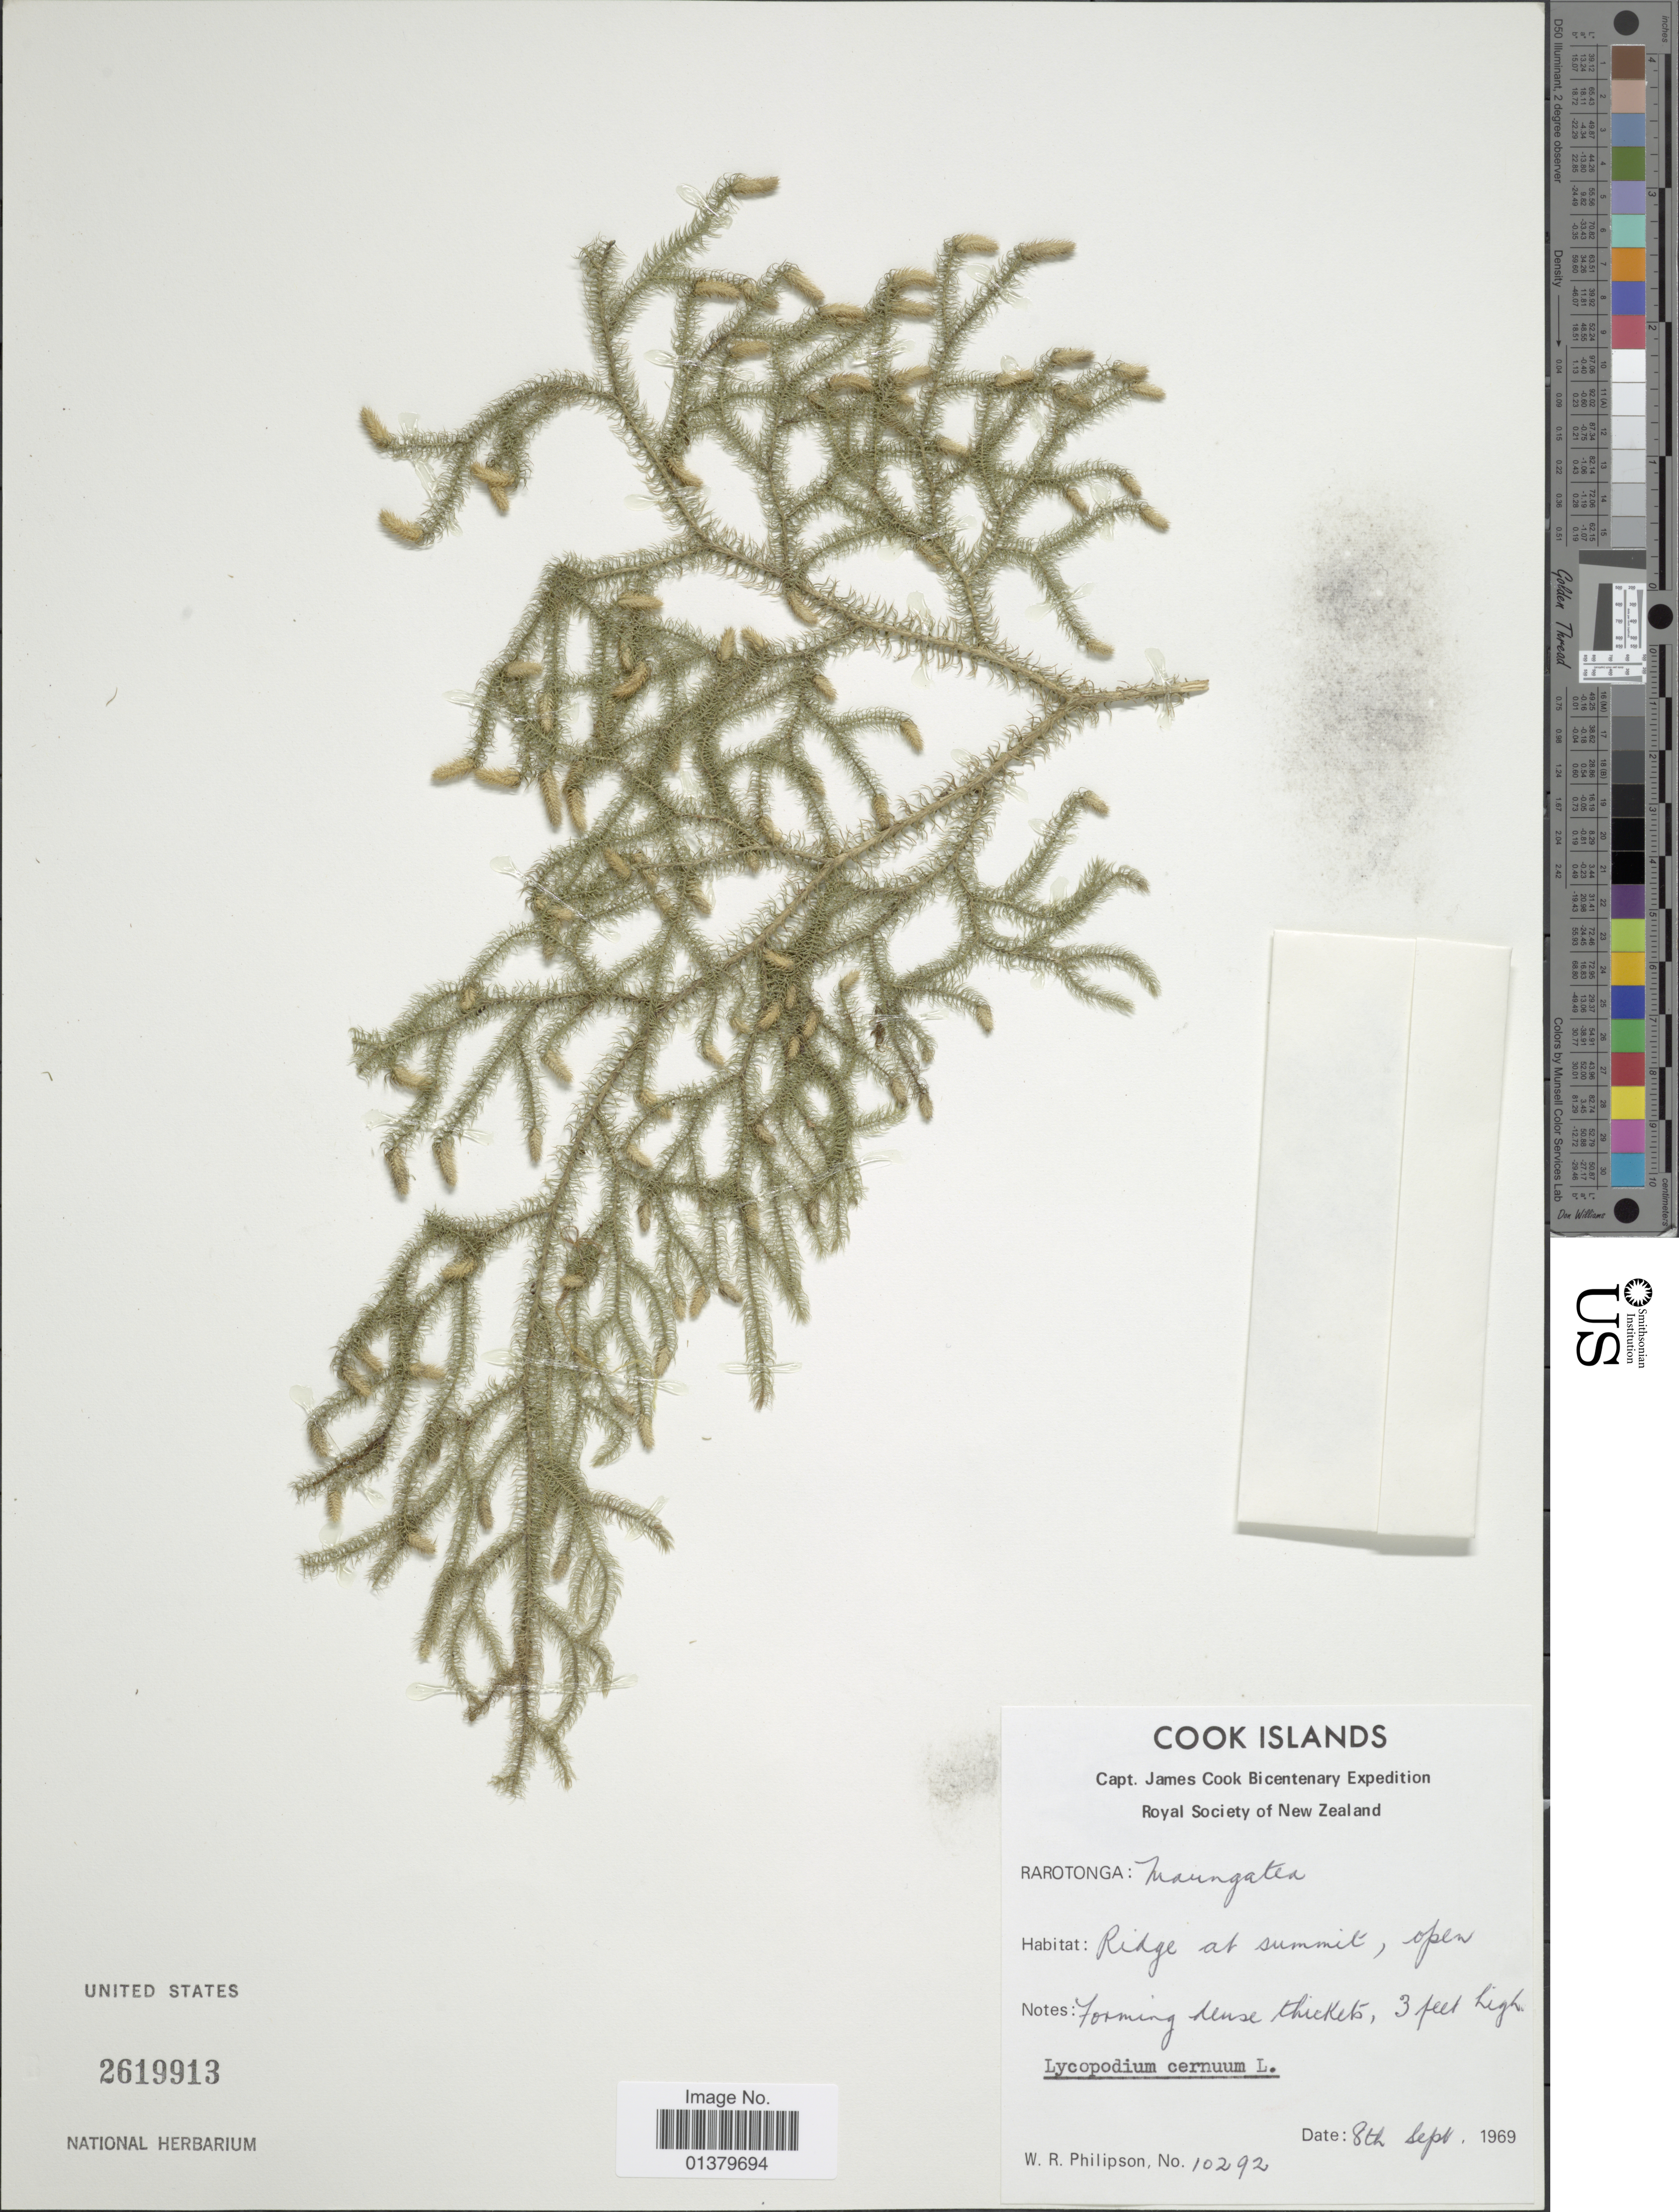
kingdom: Plantae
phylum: Tracheophyta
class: Lycopodiopsida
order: Lycopodiales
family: Lycopodiaceae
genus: Palhinhaea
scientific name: Palhinhaea cernua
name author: (L.) Vasc. & Franco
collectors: W. R. Philipson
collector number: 10292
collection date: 1969-09-08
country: Cook Islands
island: Rarotonga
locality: Rarotonga: Maungatea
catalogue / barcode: US 2619913